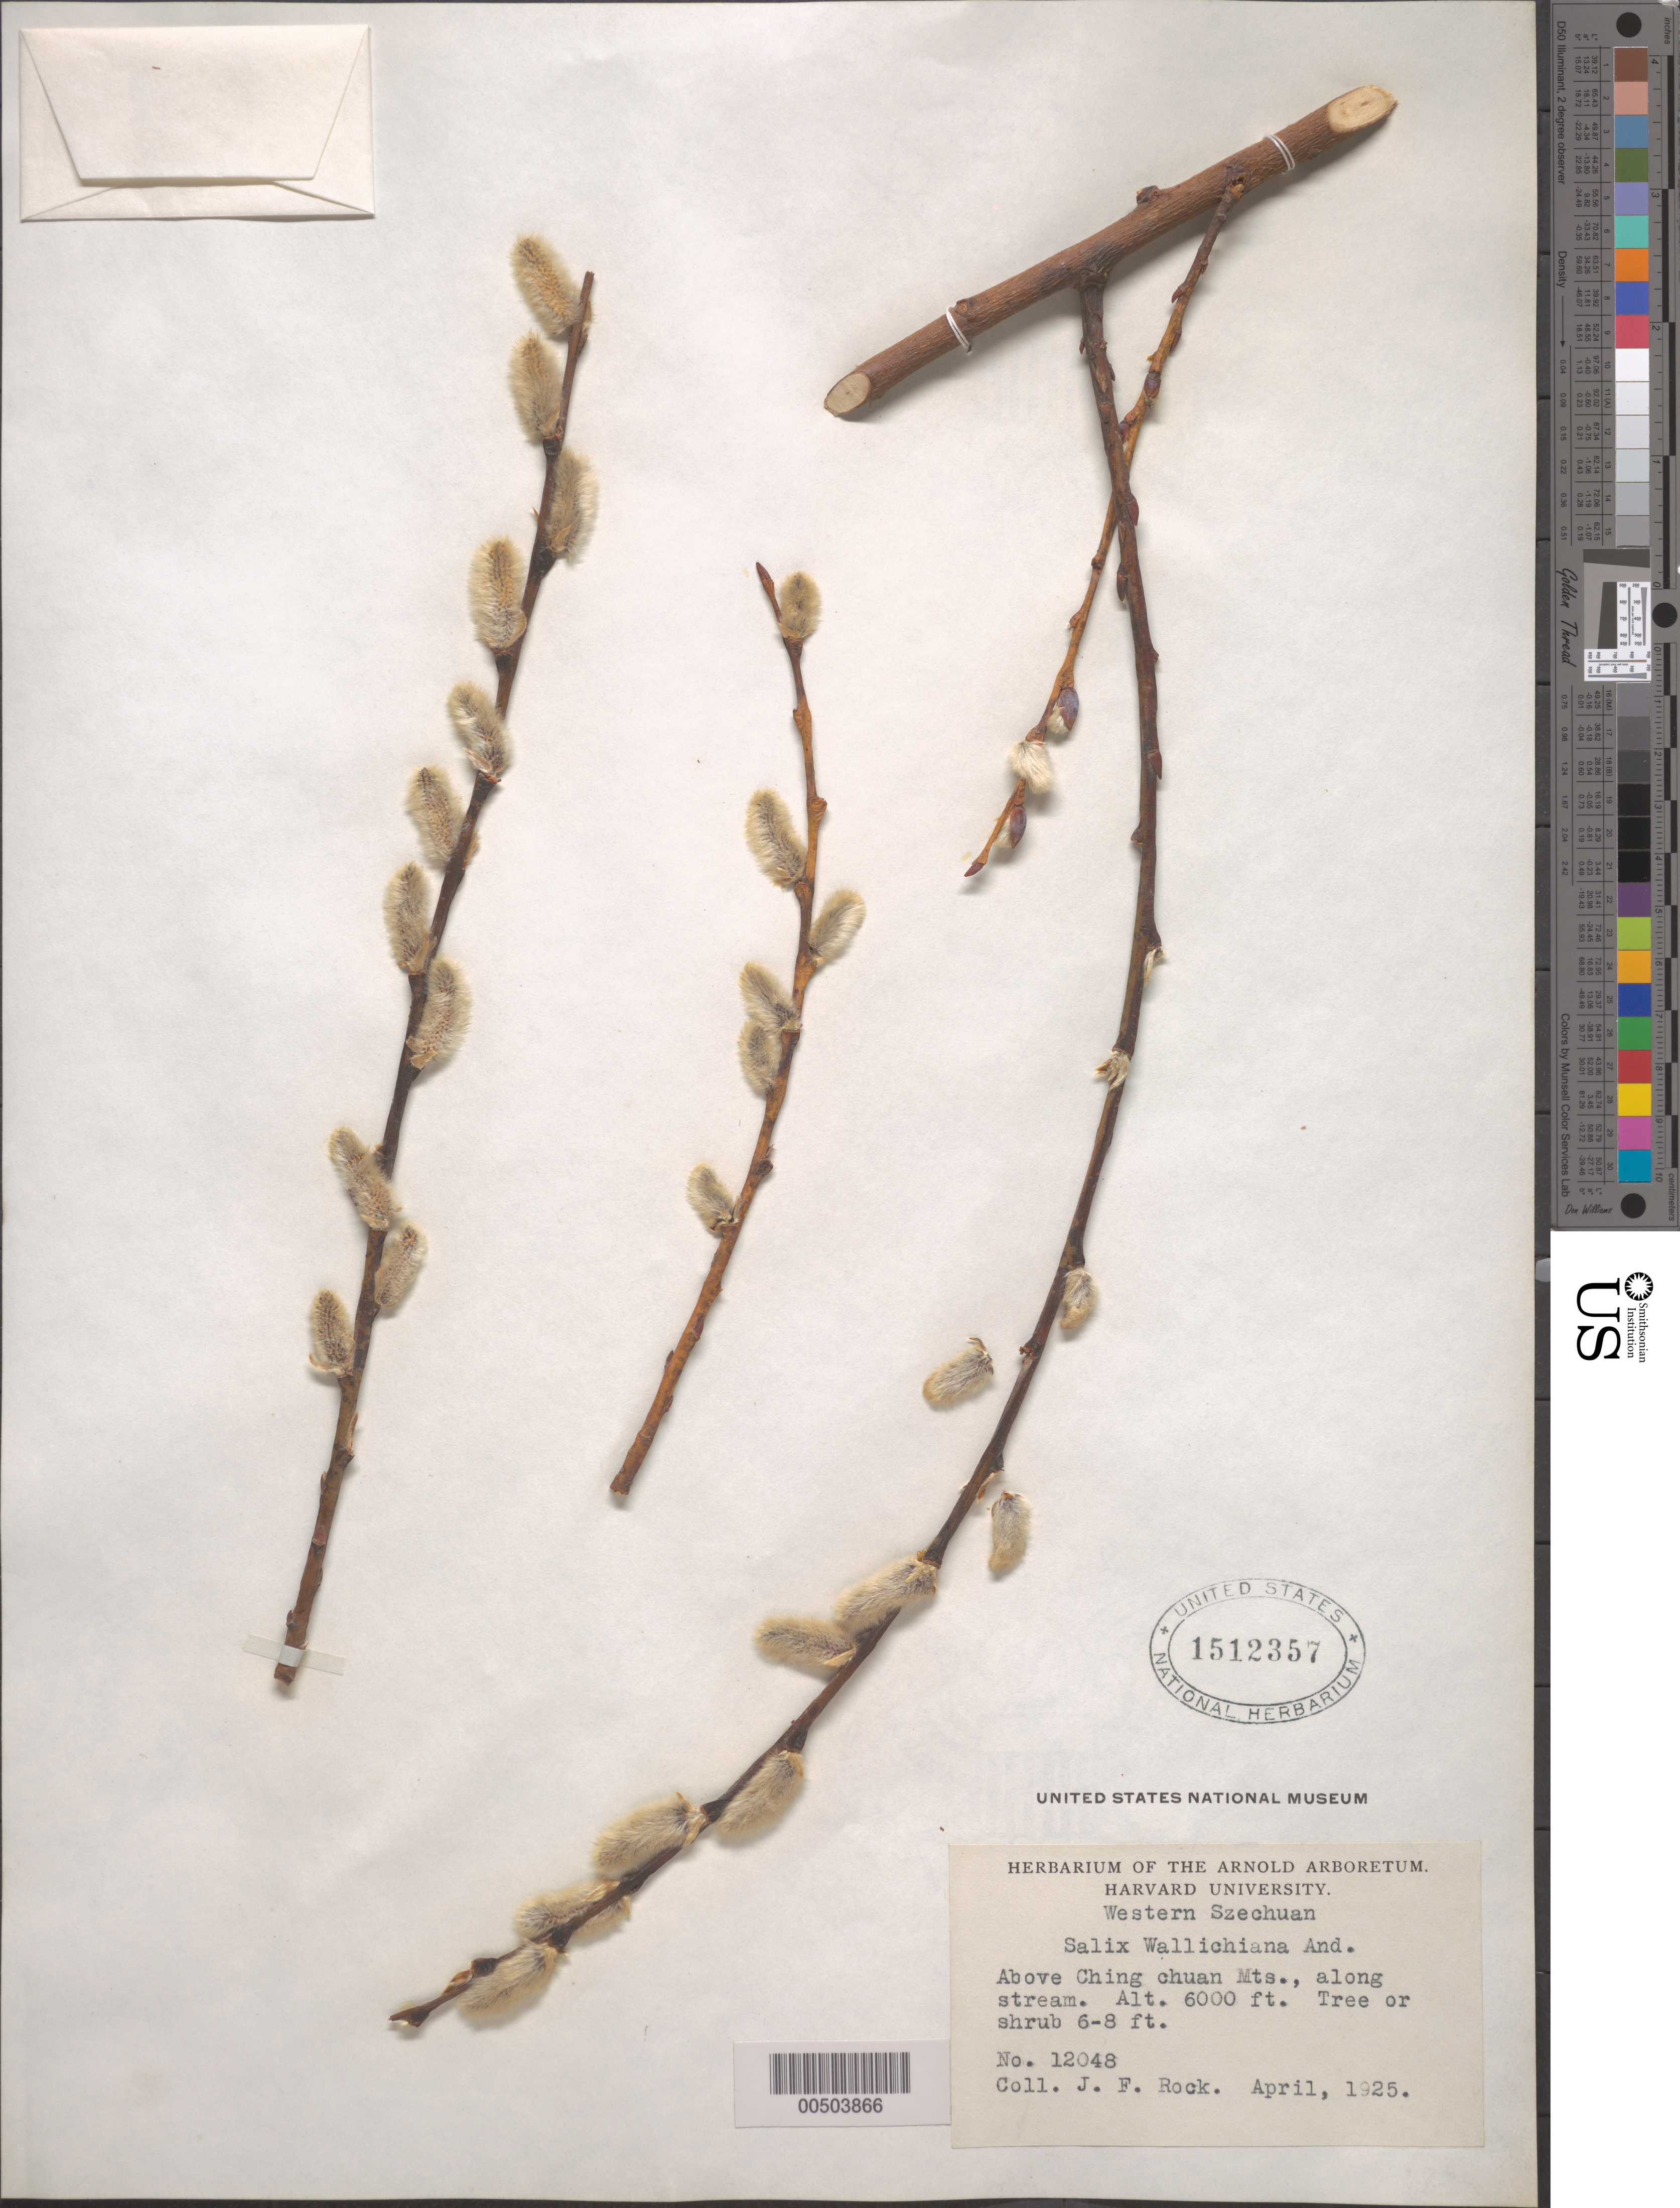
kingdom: Plantae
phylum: Tracheophyta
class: Magnoliopsida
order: Malpighiales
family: Salicaceae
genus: Salix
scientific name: Salix wallichiana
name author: Andersson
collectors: J. F. Rock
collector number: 12048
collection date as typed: Apr 1925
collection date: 1925-04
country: China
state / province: Sichuan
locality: Above Ching chuan Mts., along stream.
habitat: Tree or shrub 6-8 ft.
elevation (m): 1829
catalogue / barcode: US 1512357